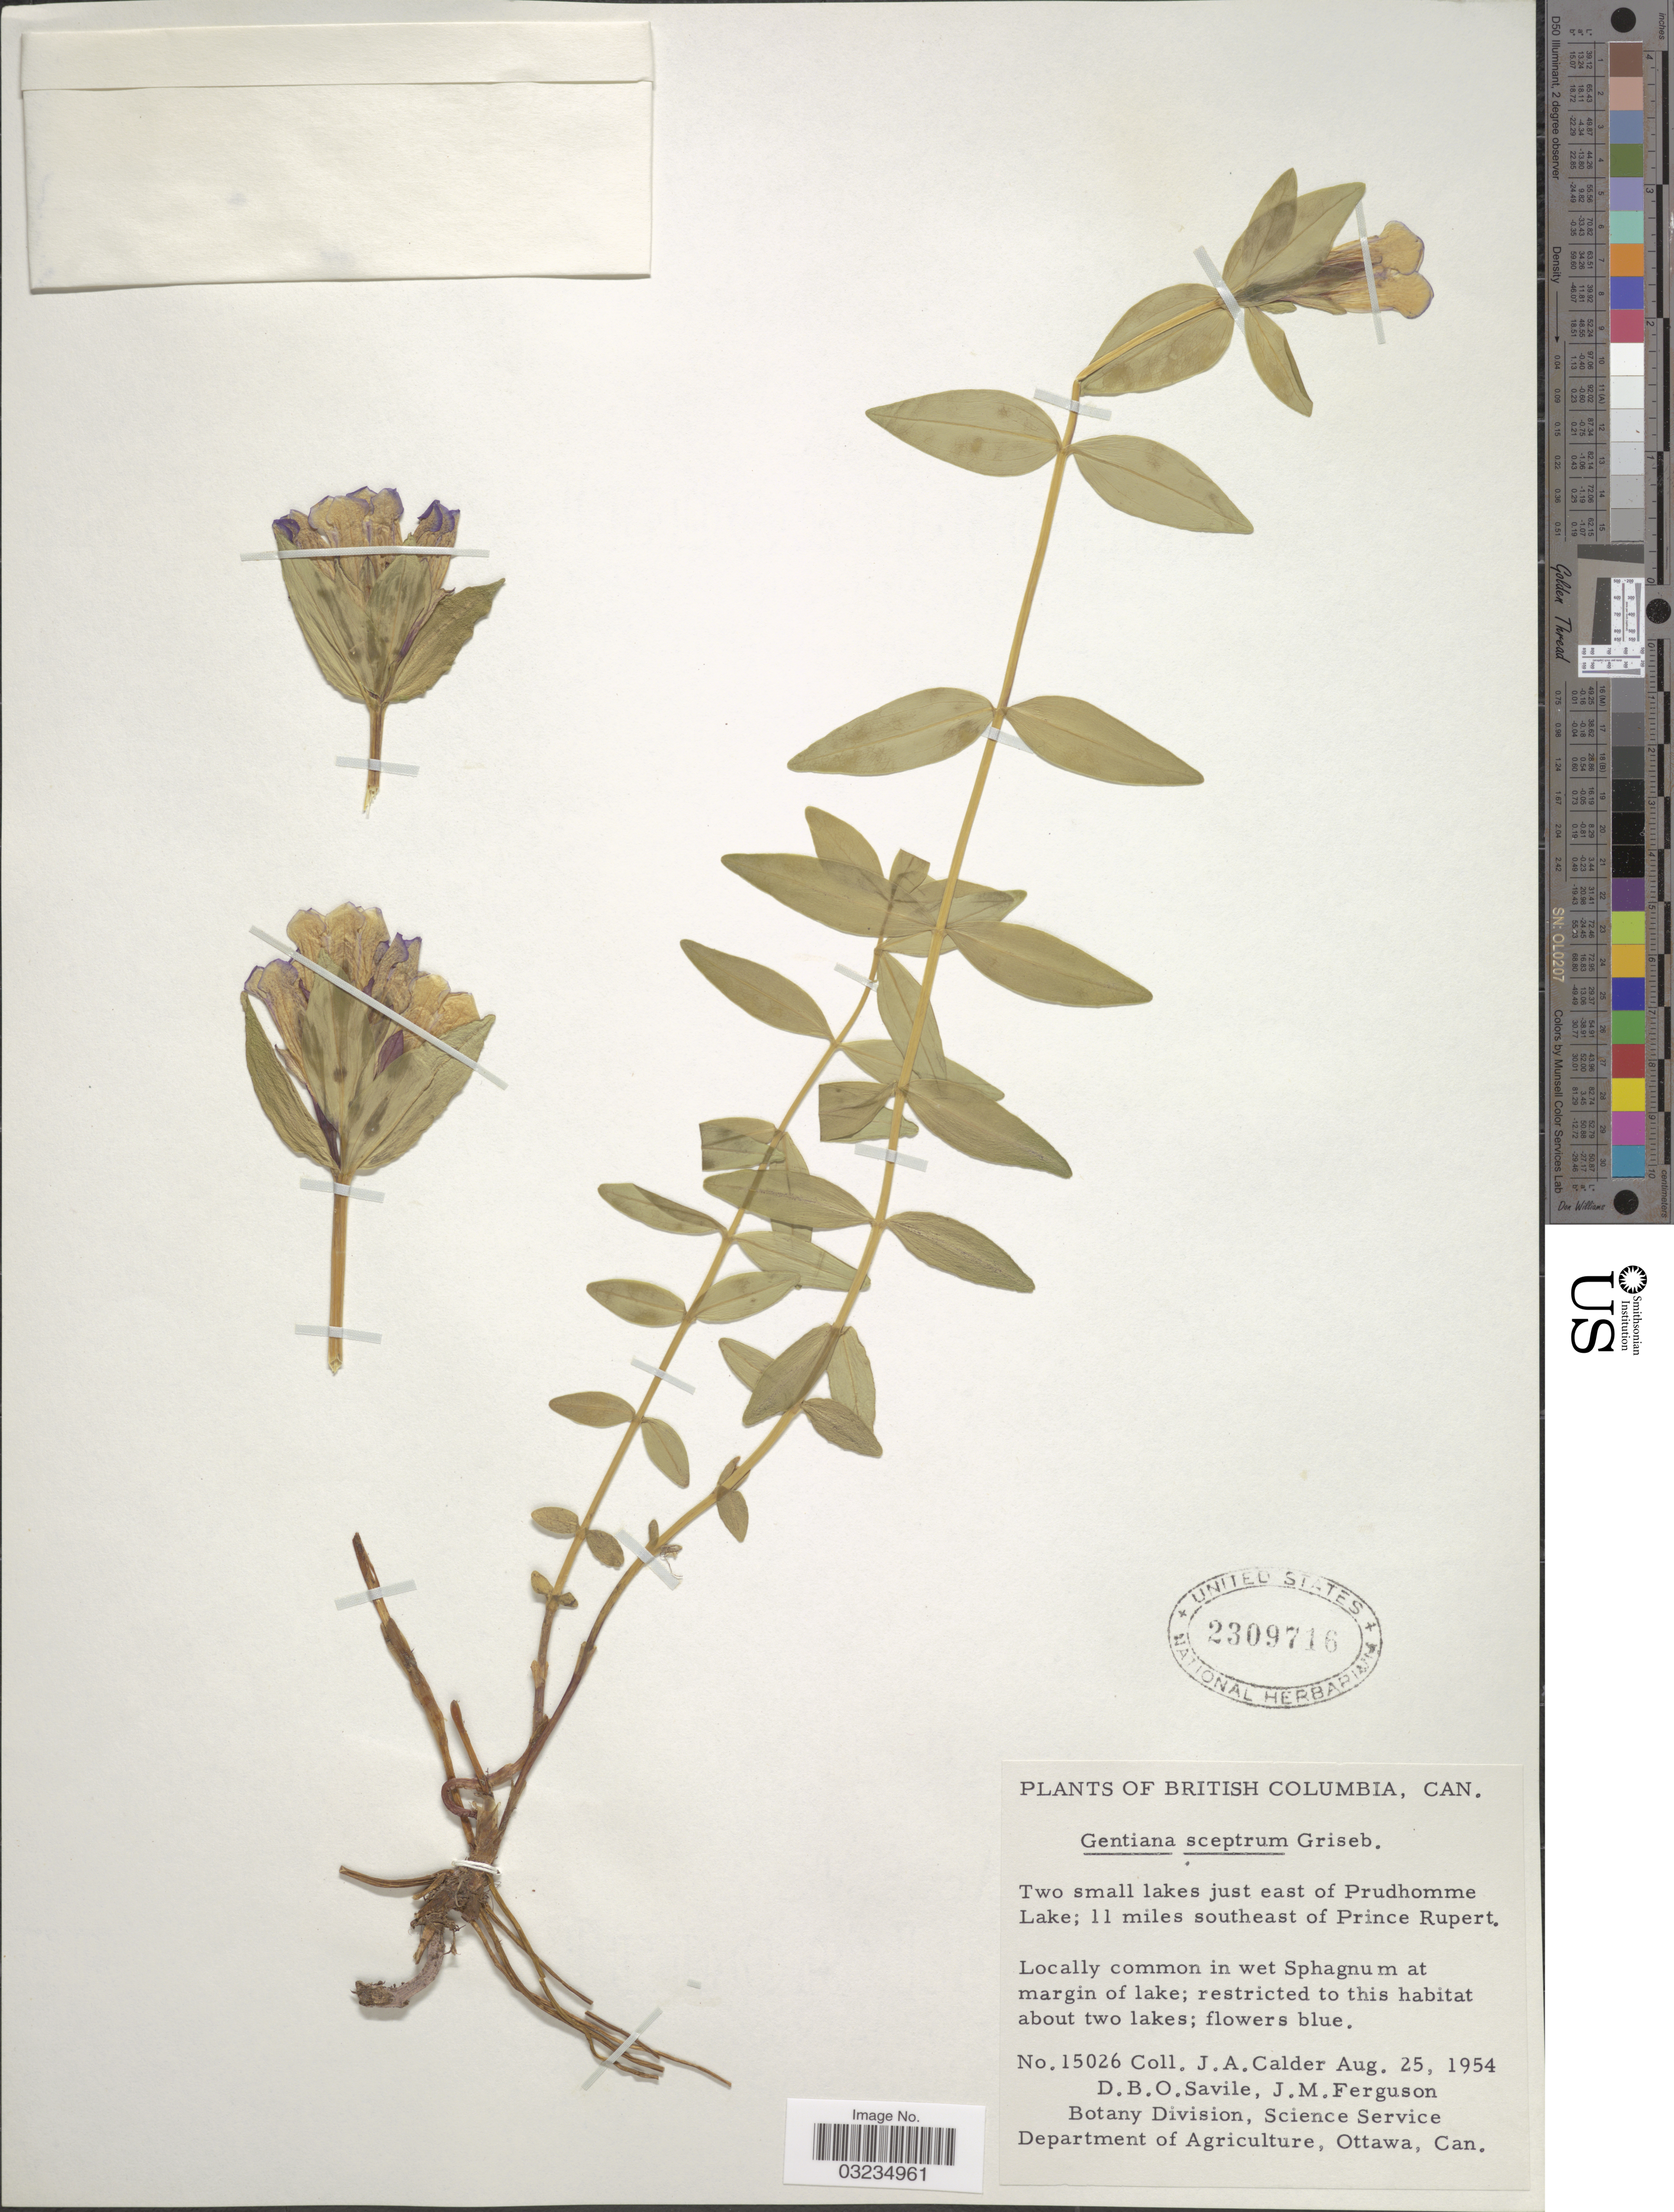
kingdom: Plantae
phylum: Tracheophyta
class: Magnoliopsida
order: Gentianales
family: Gentianaceae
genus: Gentiana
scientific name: Gentiana sceptrum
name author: Griseb.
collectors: J. A. Calder, D. Savile & J. M. Ferguson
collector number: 15026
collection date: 1954-08-25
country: Canada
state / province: British Columbia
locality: Two small lakes just east of Prudhomme Lake; 11 miles southeast of Prince Rupert.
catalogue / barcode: US 2309716